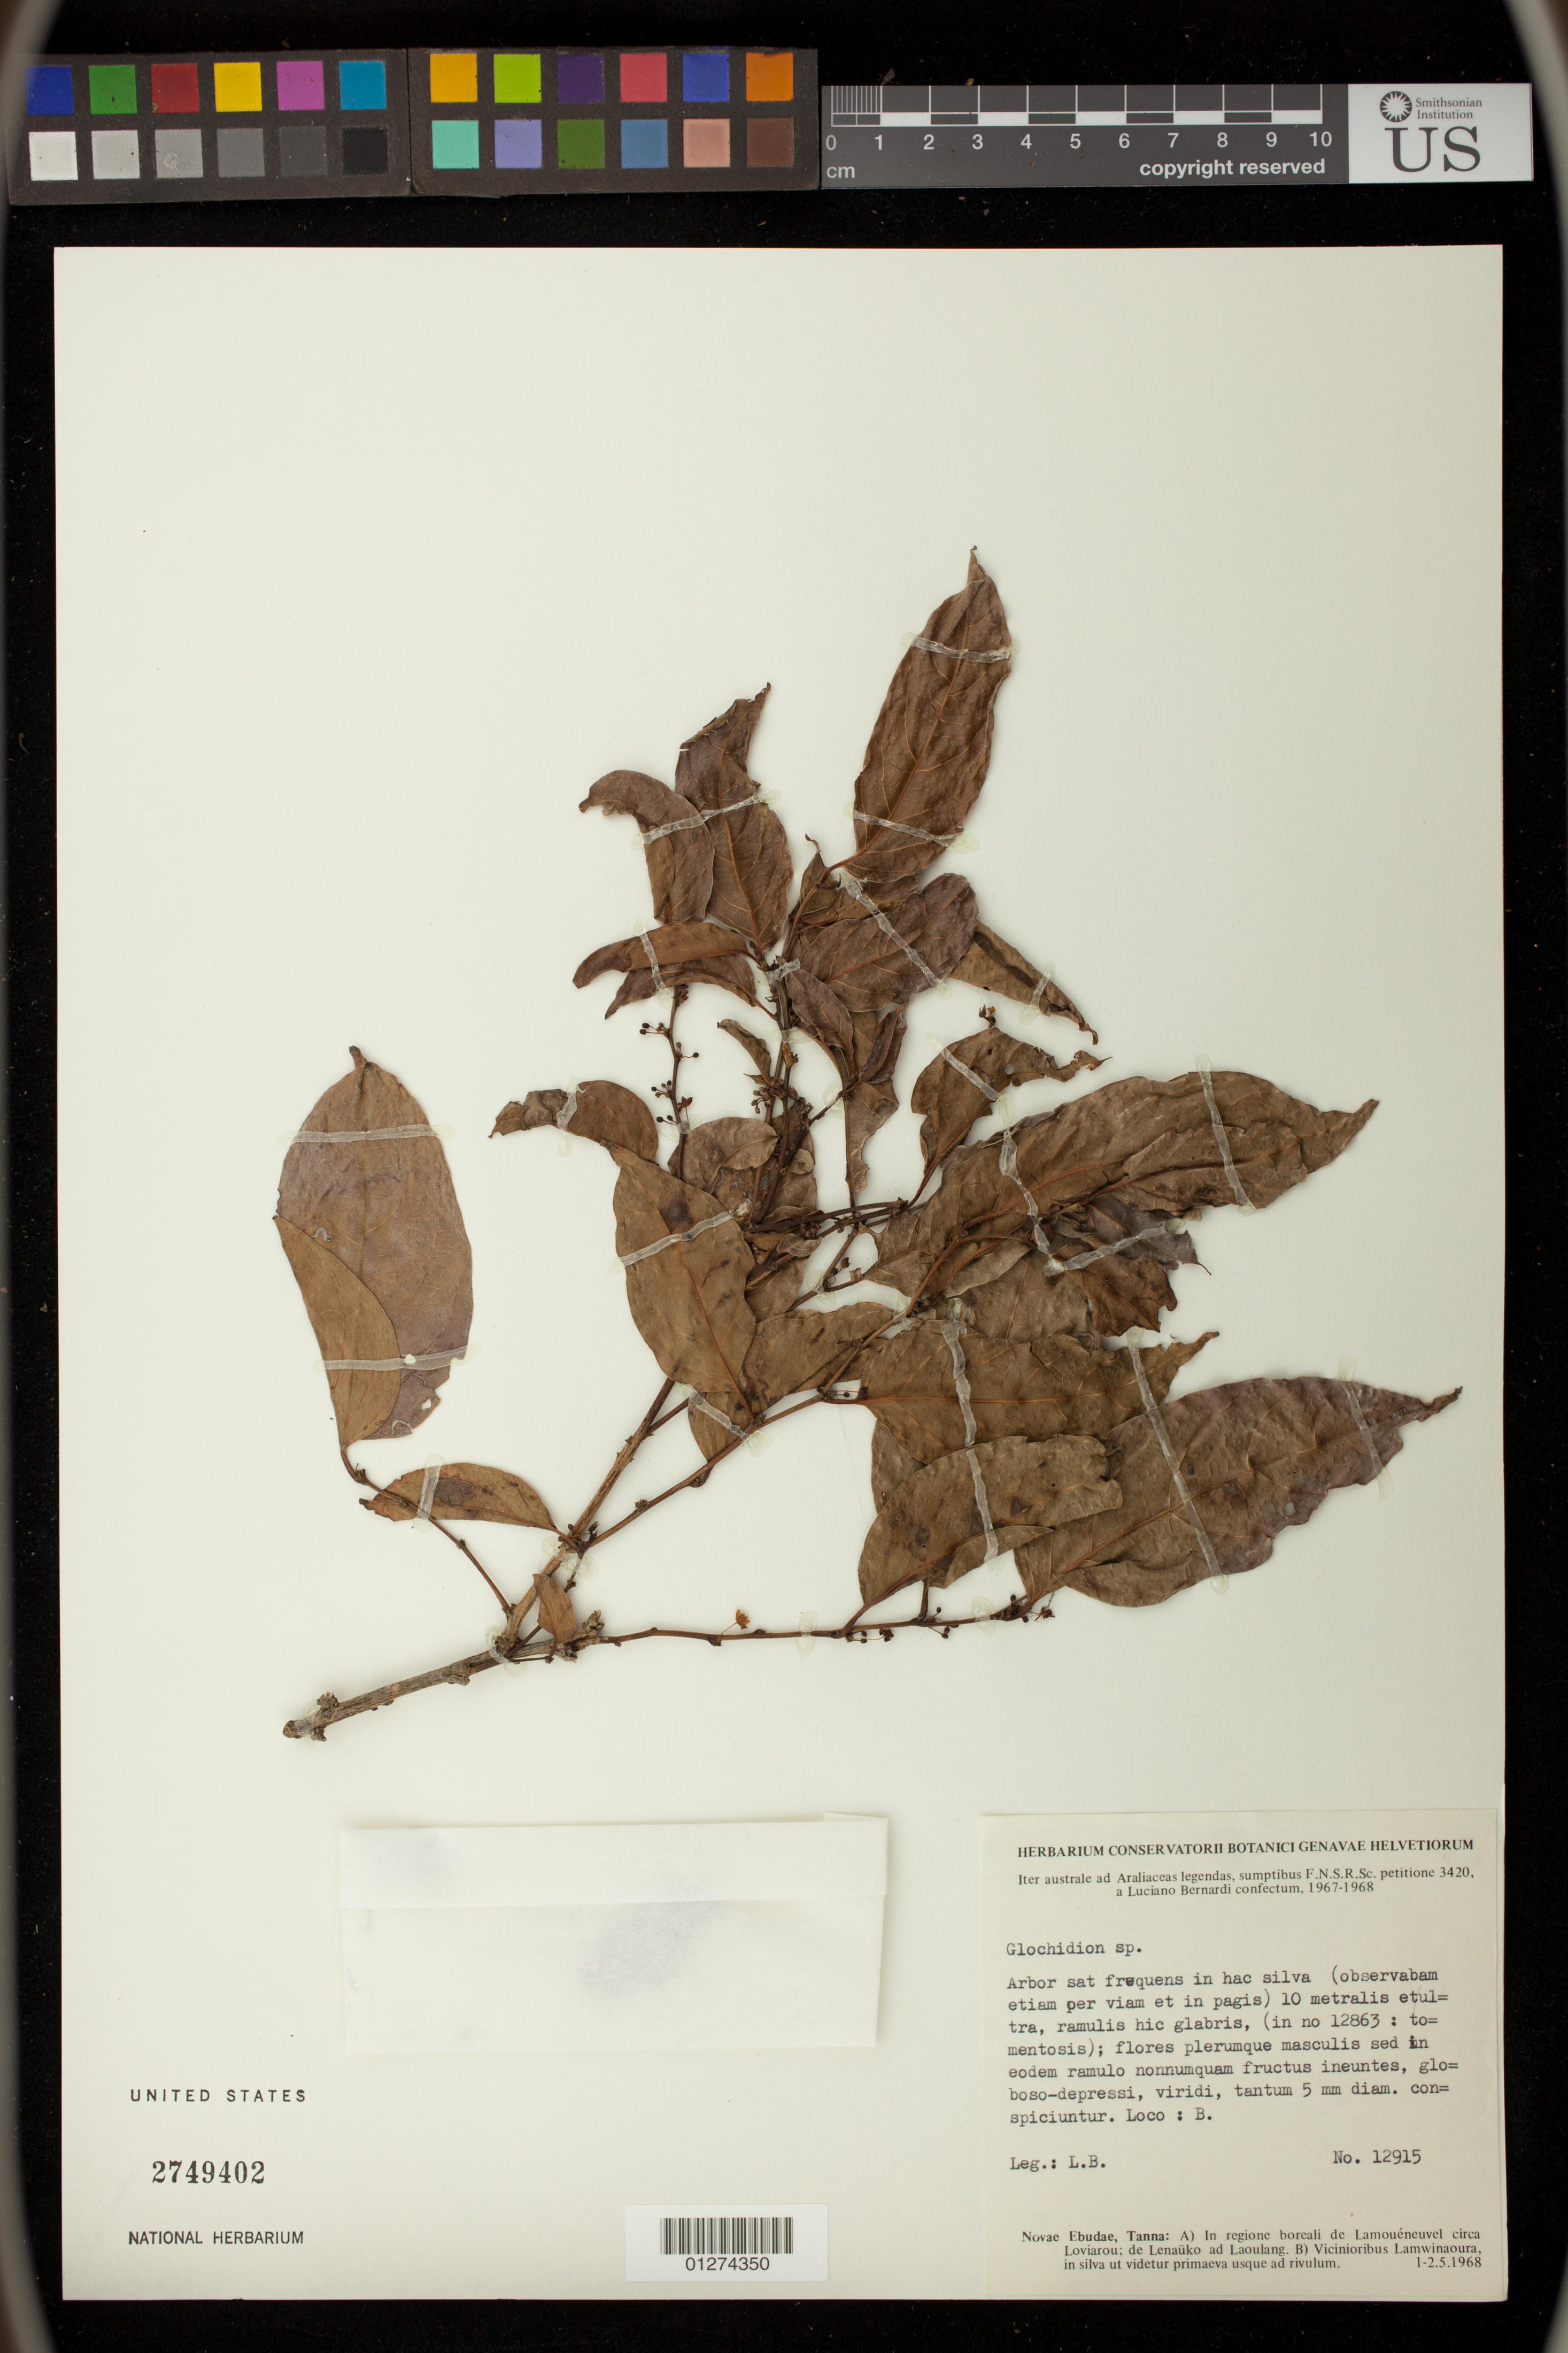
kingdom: Plantae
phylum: Tracheophyta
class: Magnoliopsida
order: Malpighiales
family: Phyllanthaceae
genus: Glochidion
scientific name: Glochidion sp.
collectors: L. Bernardi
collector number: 12915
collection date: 1968-05-01/1968-05-02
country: Vanuatu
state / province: Tafea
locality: Novae Ebudae, Tanna: Vicinioribus Lamwinaoura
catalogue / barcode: US 2749402